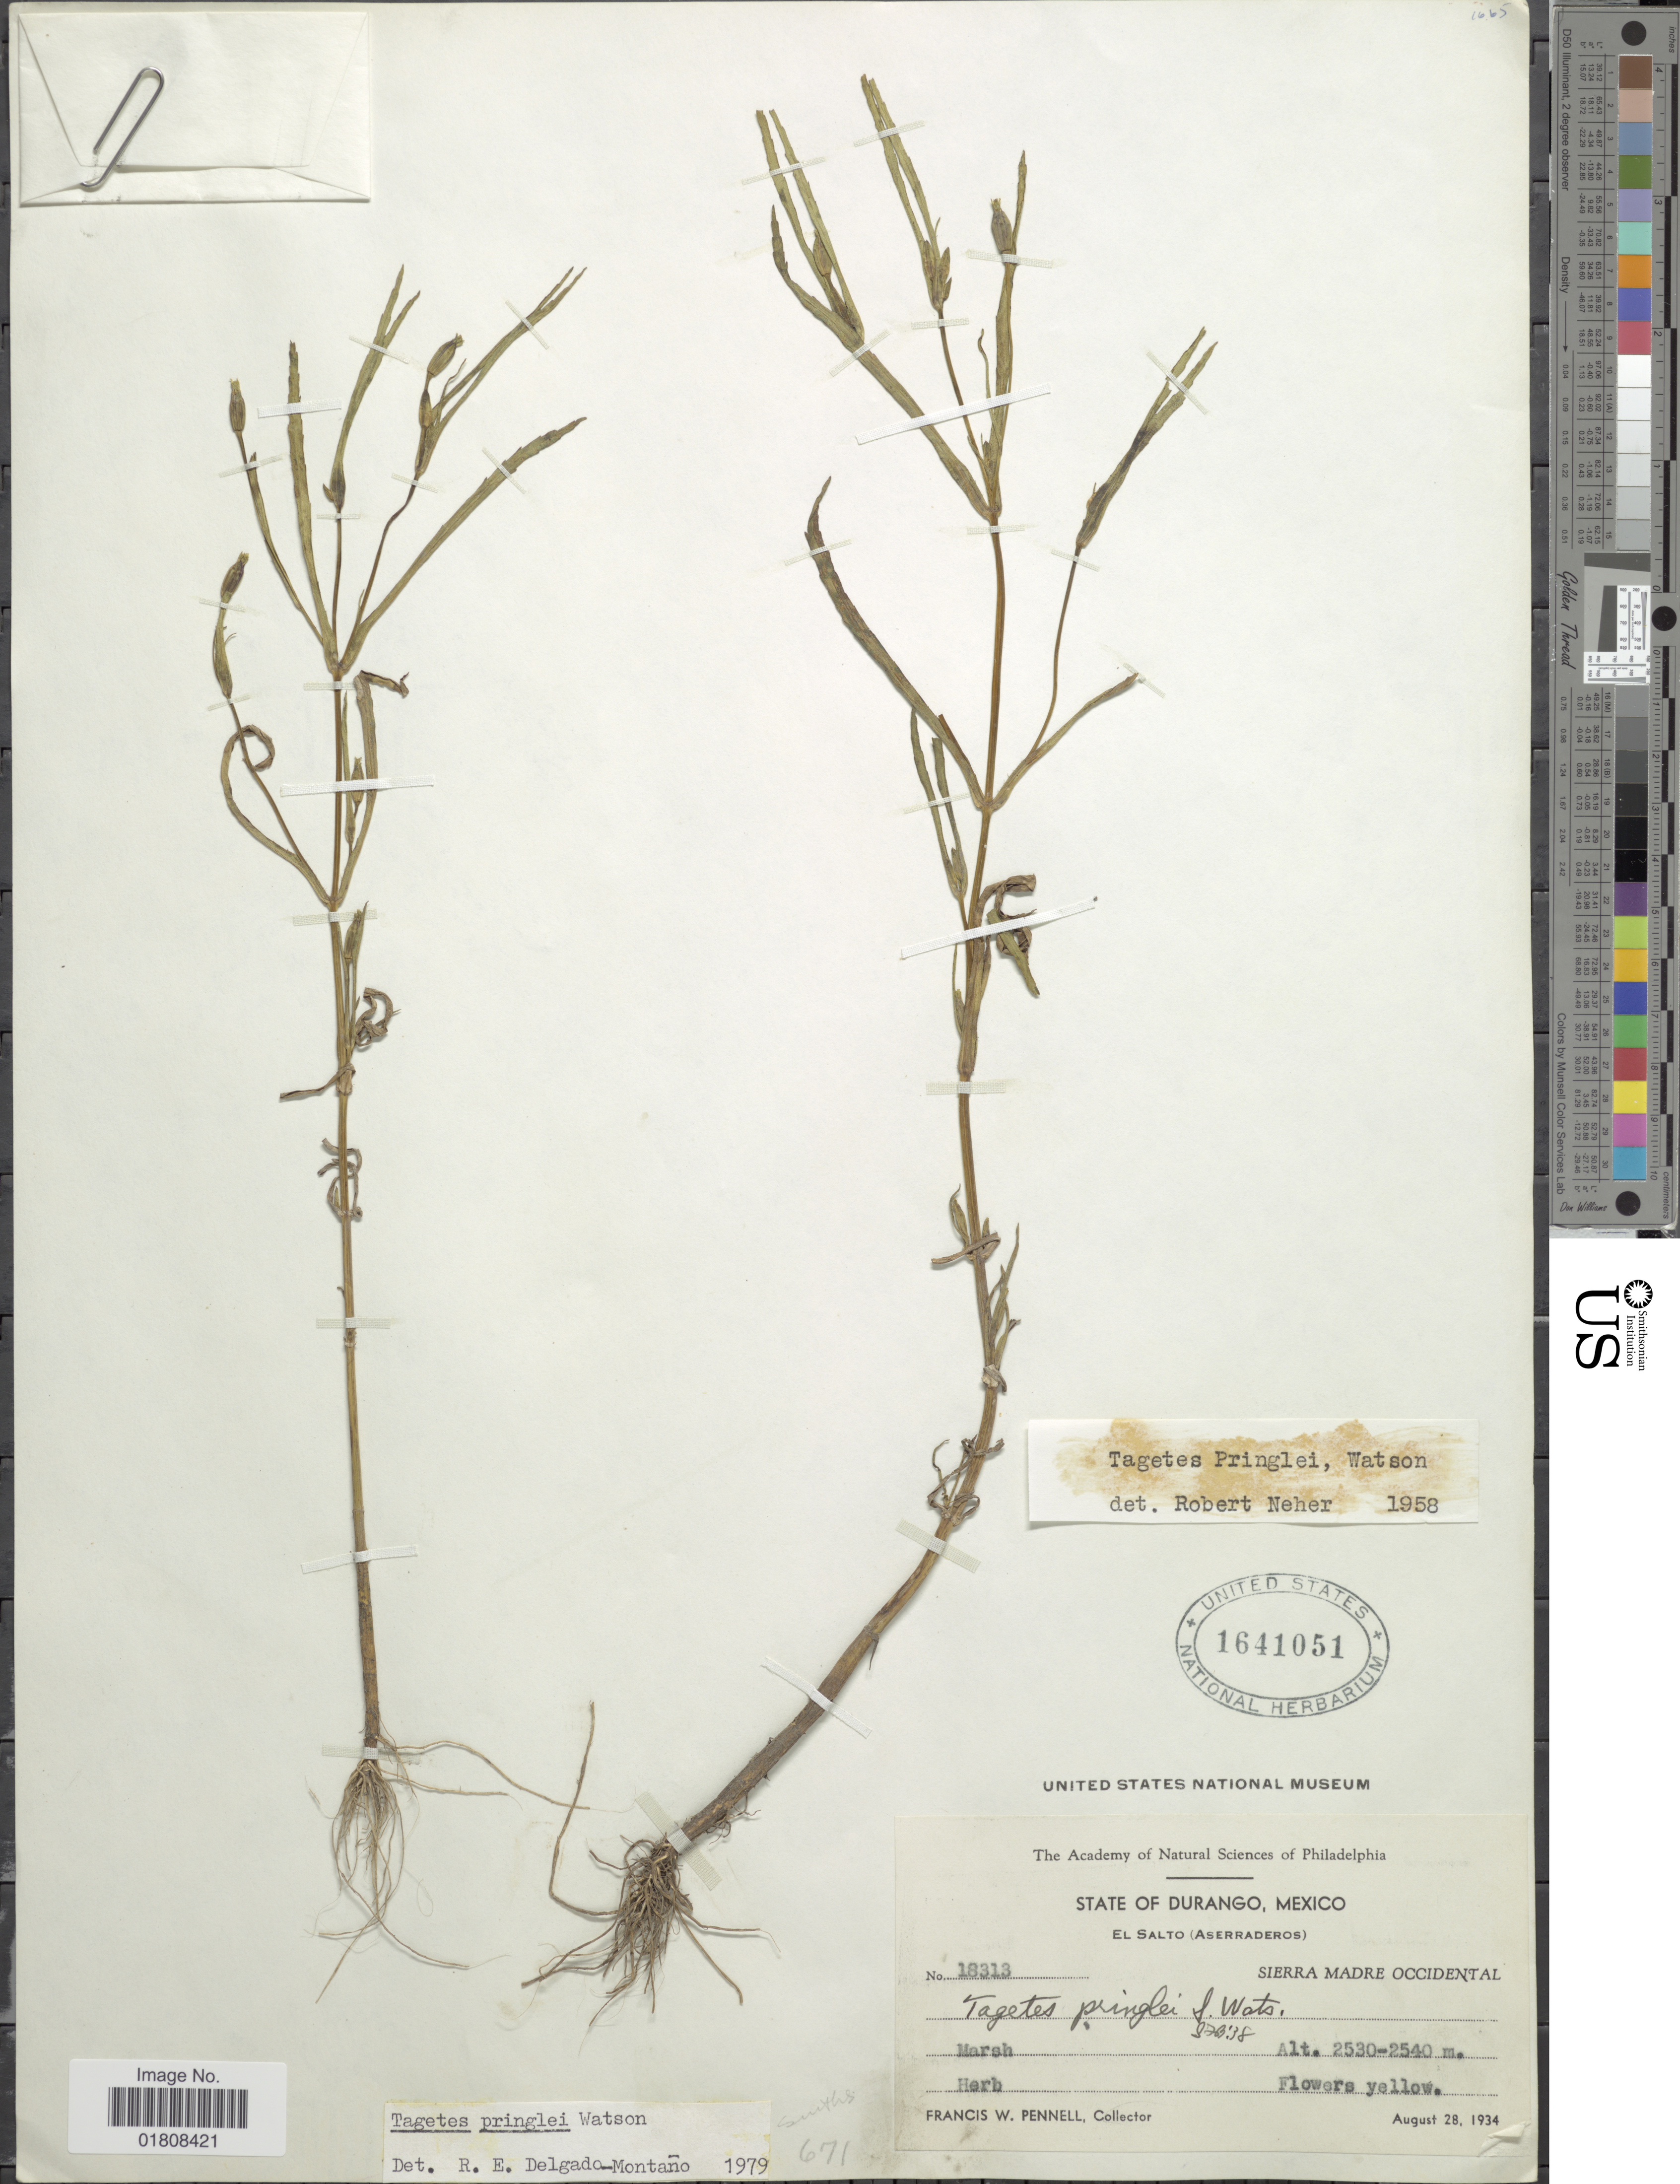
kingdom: Plantae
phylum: Tracheophyta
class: Magnoliopsida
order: Asterales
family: Asteraceae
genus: Tagetes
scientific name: Tagetes pringlei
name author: S. Watson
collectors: F. W. Pennell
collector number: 18313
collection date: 1934-08-28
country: Mexico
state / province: Durango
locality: El Salto (Aserraderos), Sierra Madre Occidental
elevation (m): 2530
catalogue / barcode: US 1641051